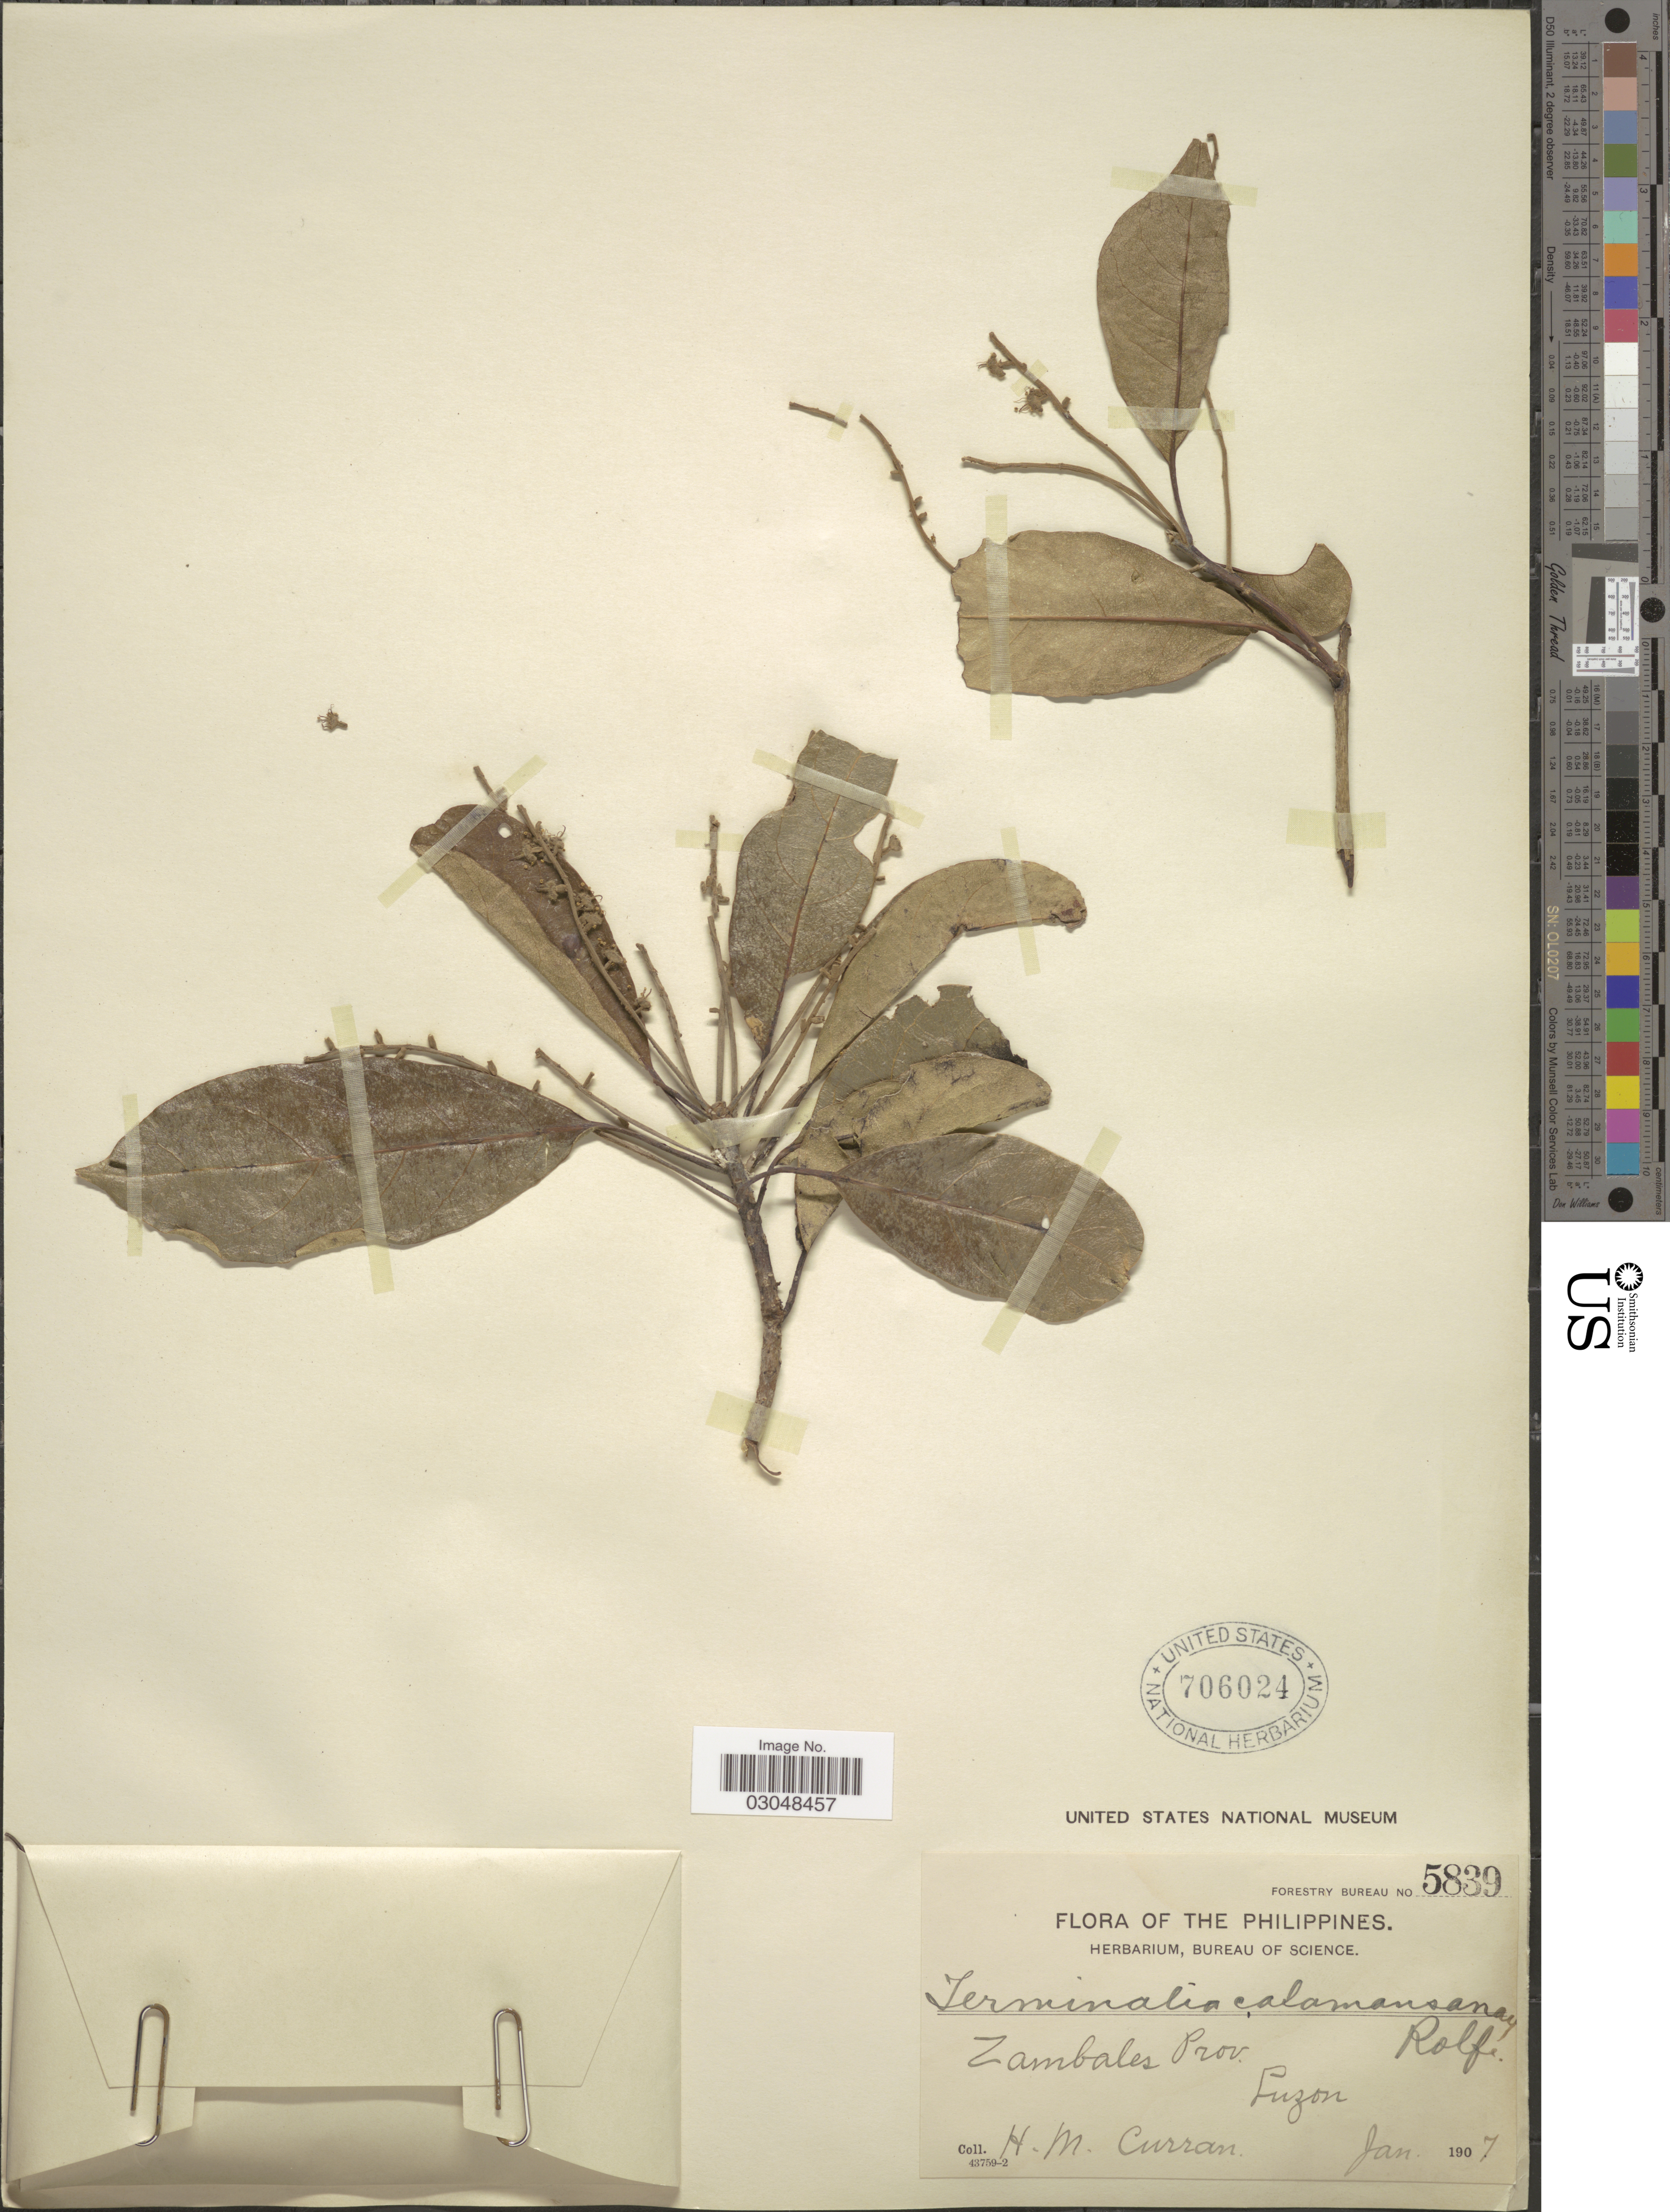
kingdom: Plantae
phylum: Tracheophyta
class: Magnoliopsida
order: Myrtales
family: Combretaceae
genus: Terminalia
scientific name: Terminalia calamansanai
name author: (Blanco) Rolfe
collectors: H. M. Curran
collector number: Forestry Bureau 5839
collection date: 1907-01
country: Philippines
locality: Zambales Prov., Luzon.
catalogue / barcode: US 706024